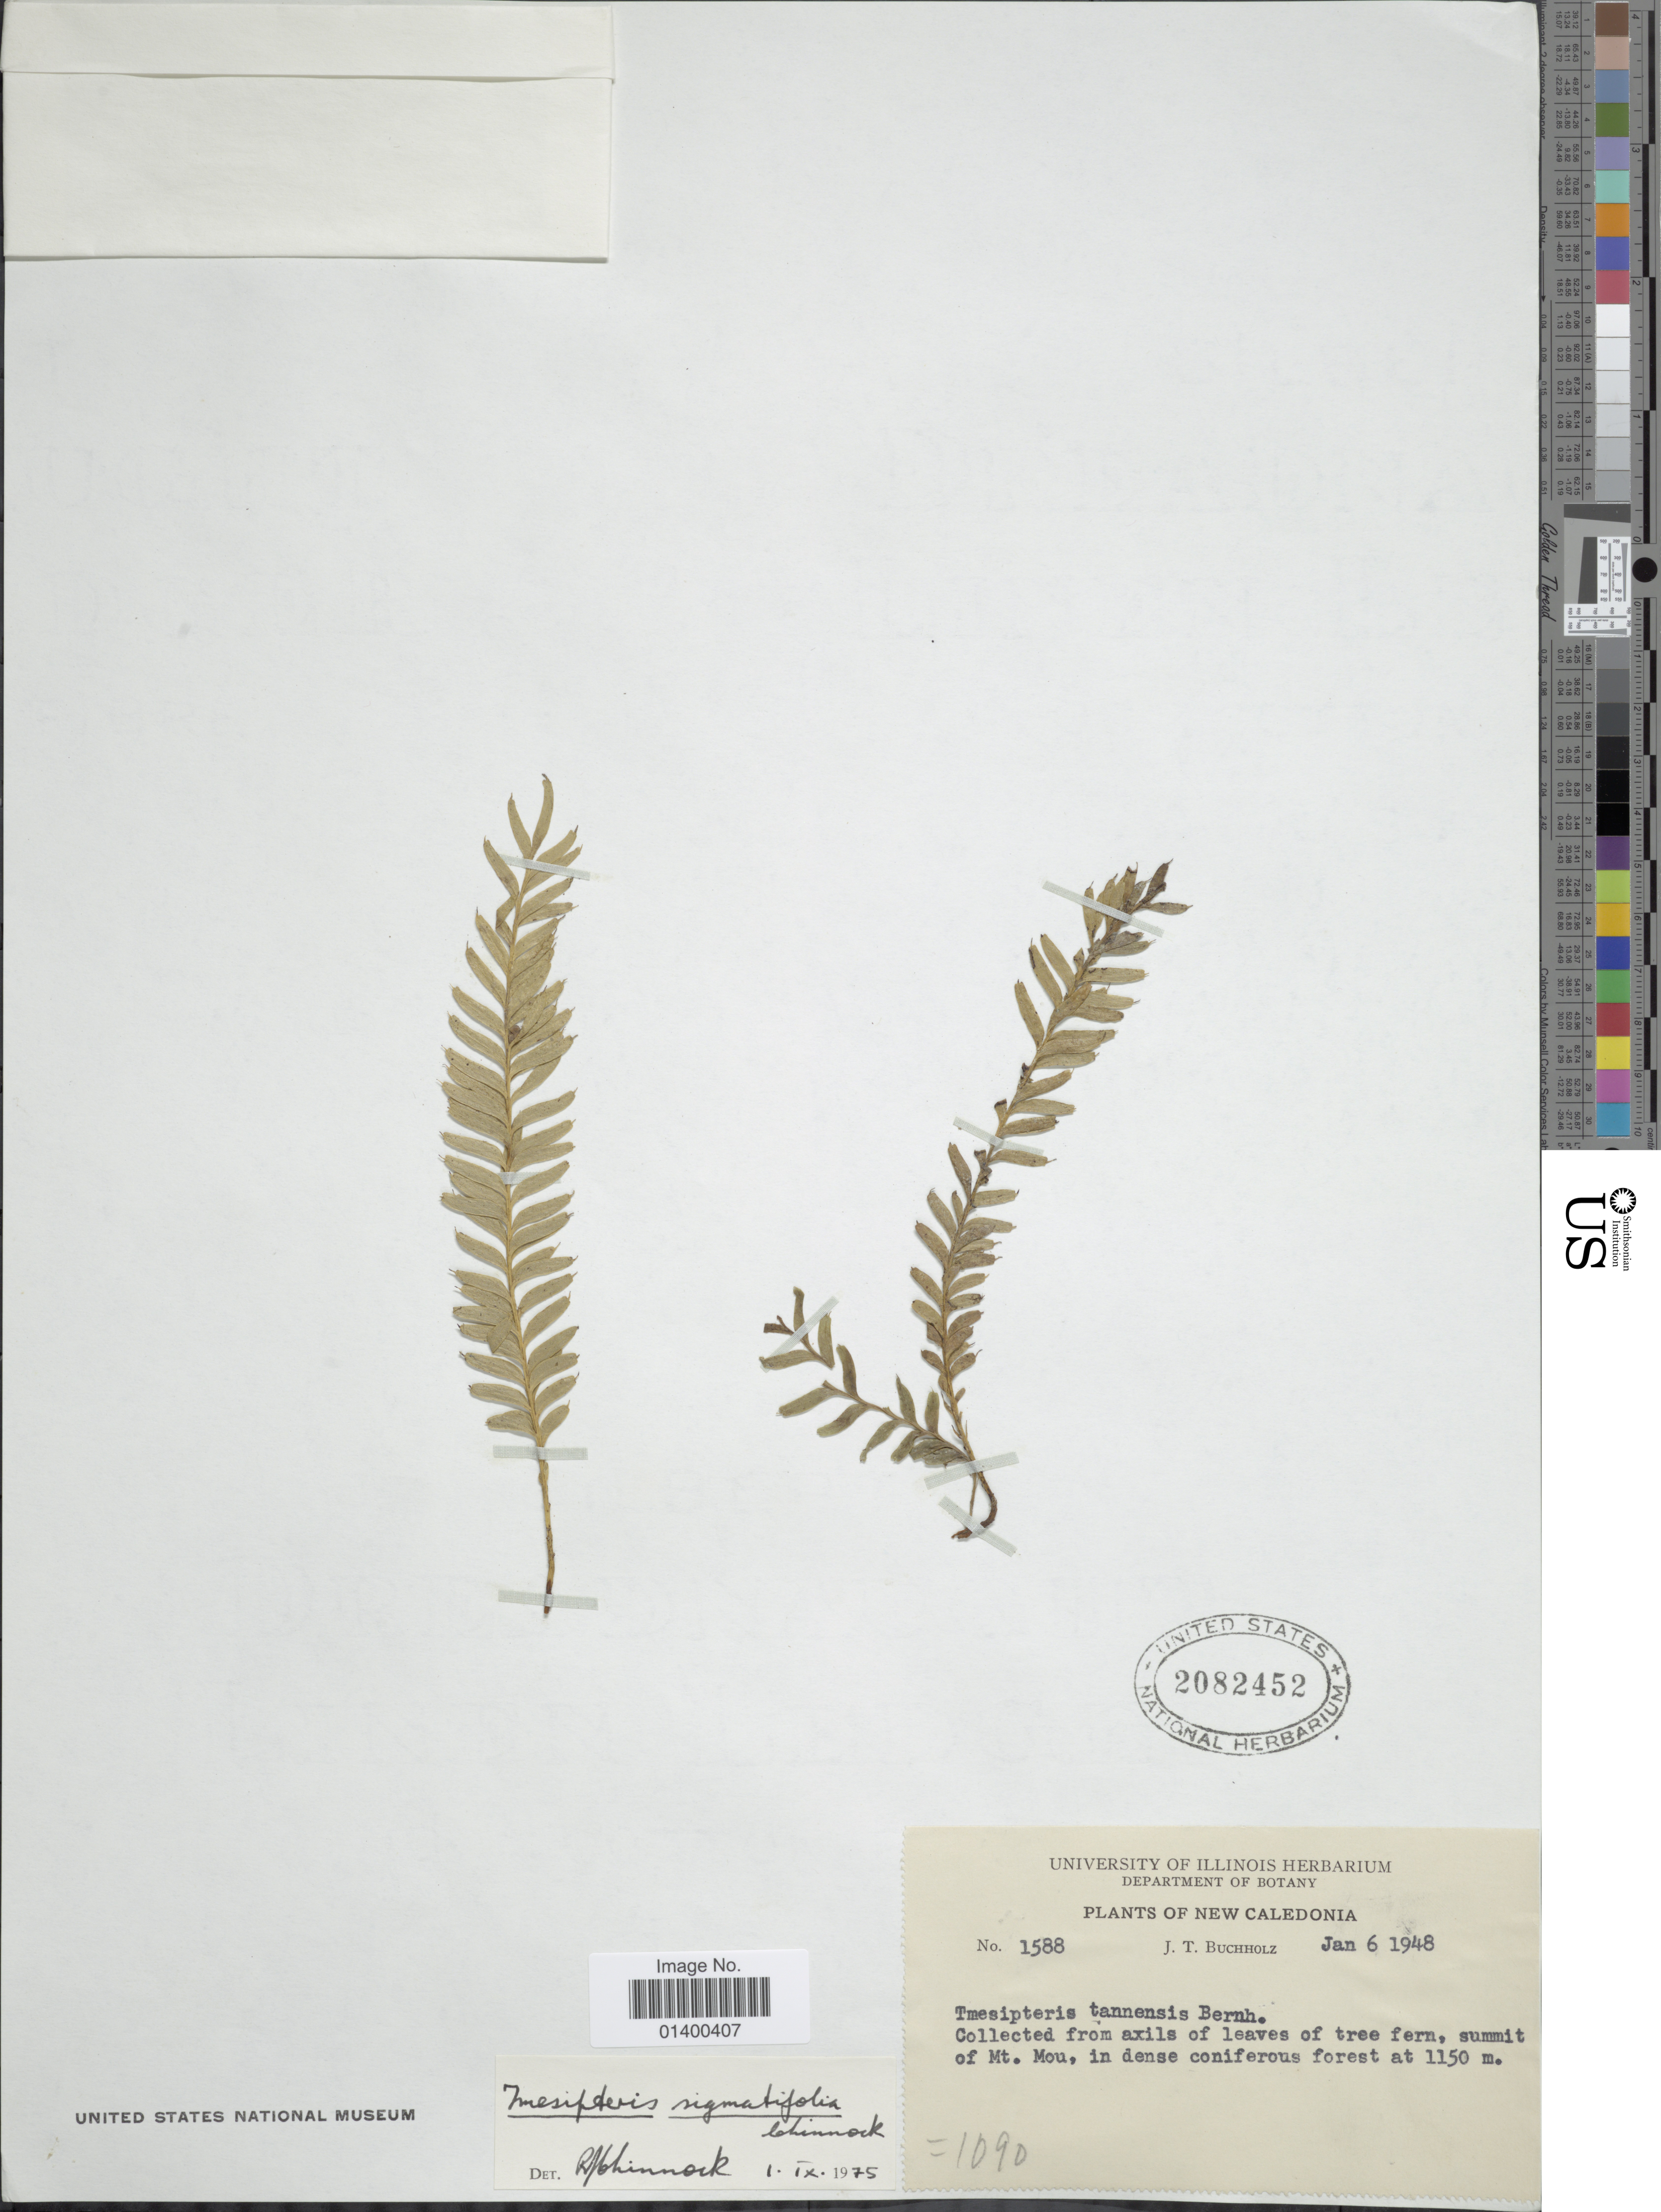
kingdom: Plantae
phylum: Tracheophyta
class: Polypodiopsida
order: Psilotales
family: Psilotaceae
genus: Tmesipteris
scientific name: Tmesipteris sigmatifolia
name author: Chinnock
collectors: J. T. Buchholz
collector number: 1588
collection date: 1948-01-06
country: New Caledonia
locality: Summit of Mt. Mou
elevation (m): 1150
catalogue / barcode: US 2082452